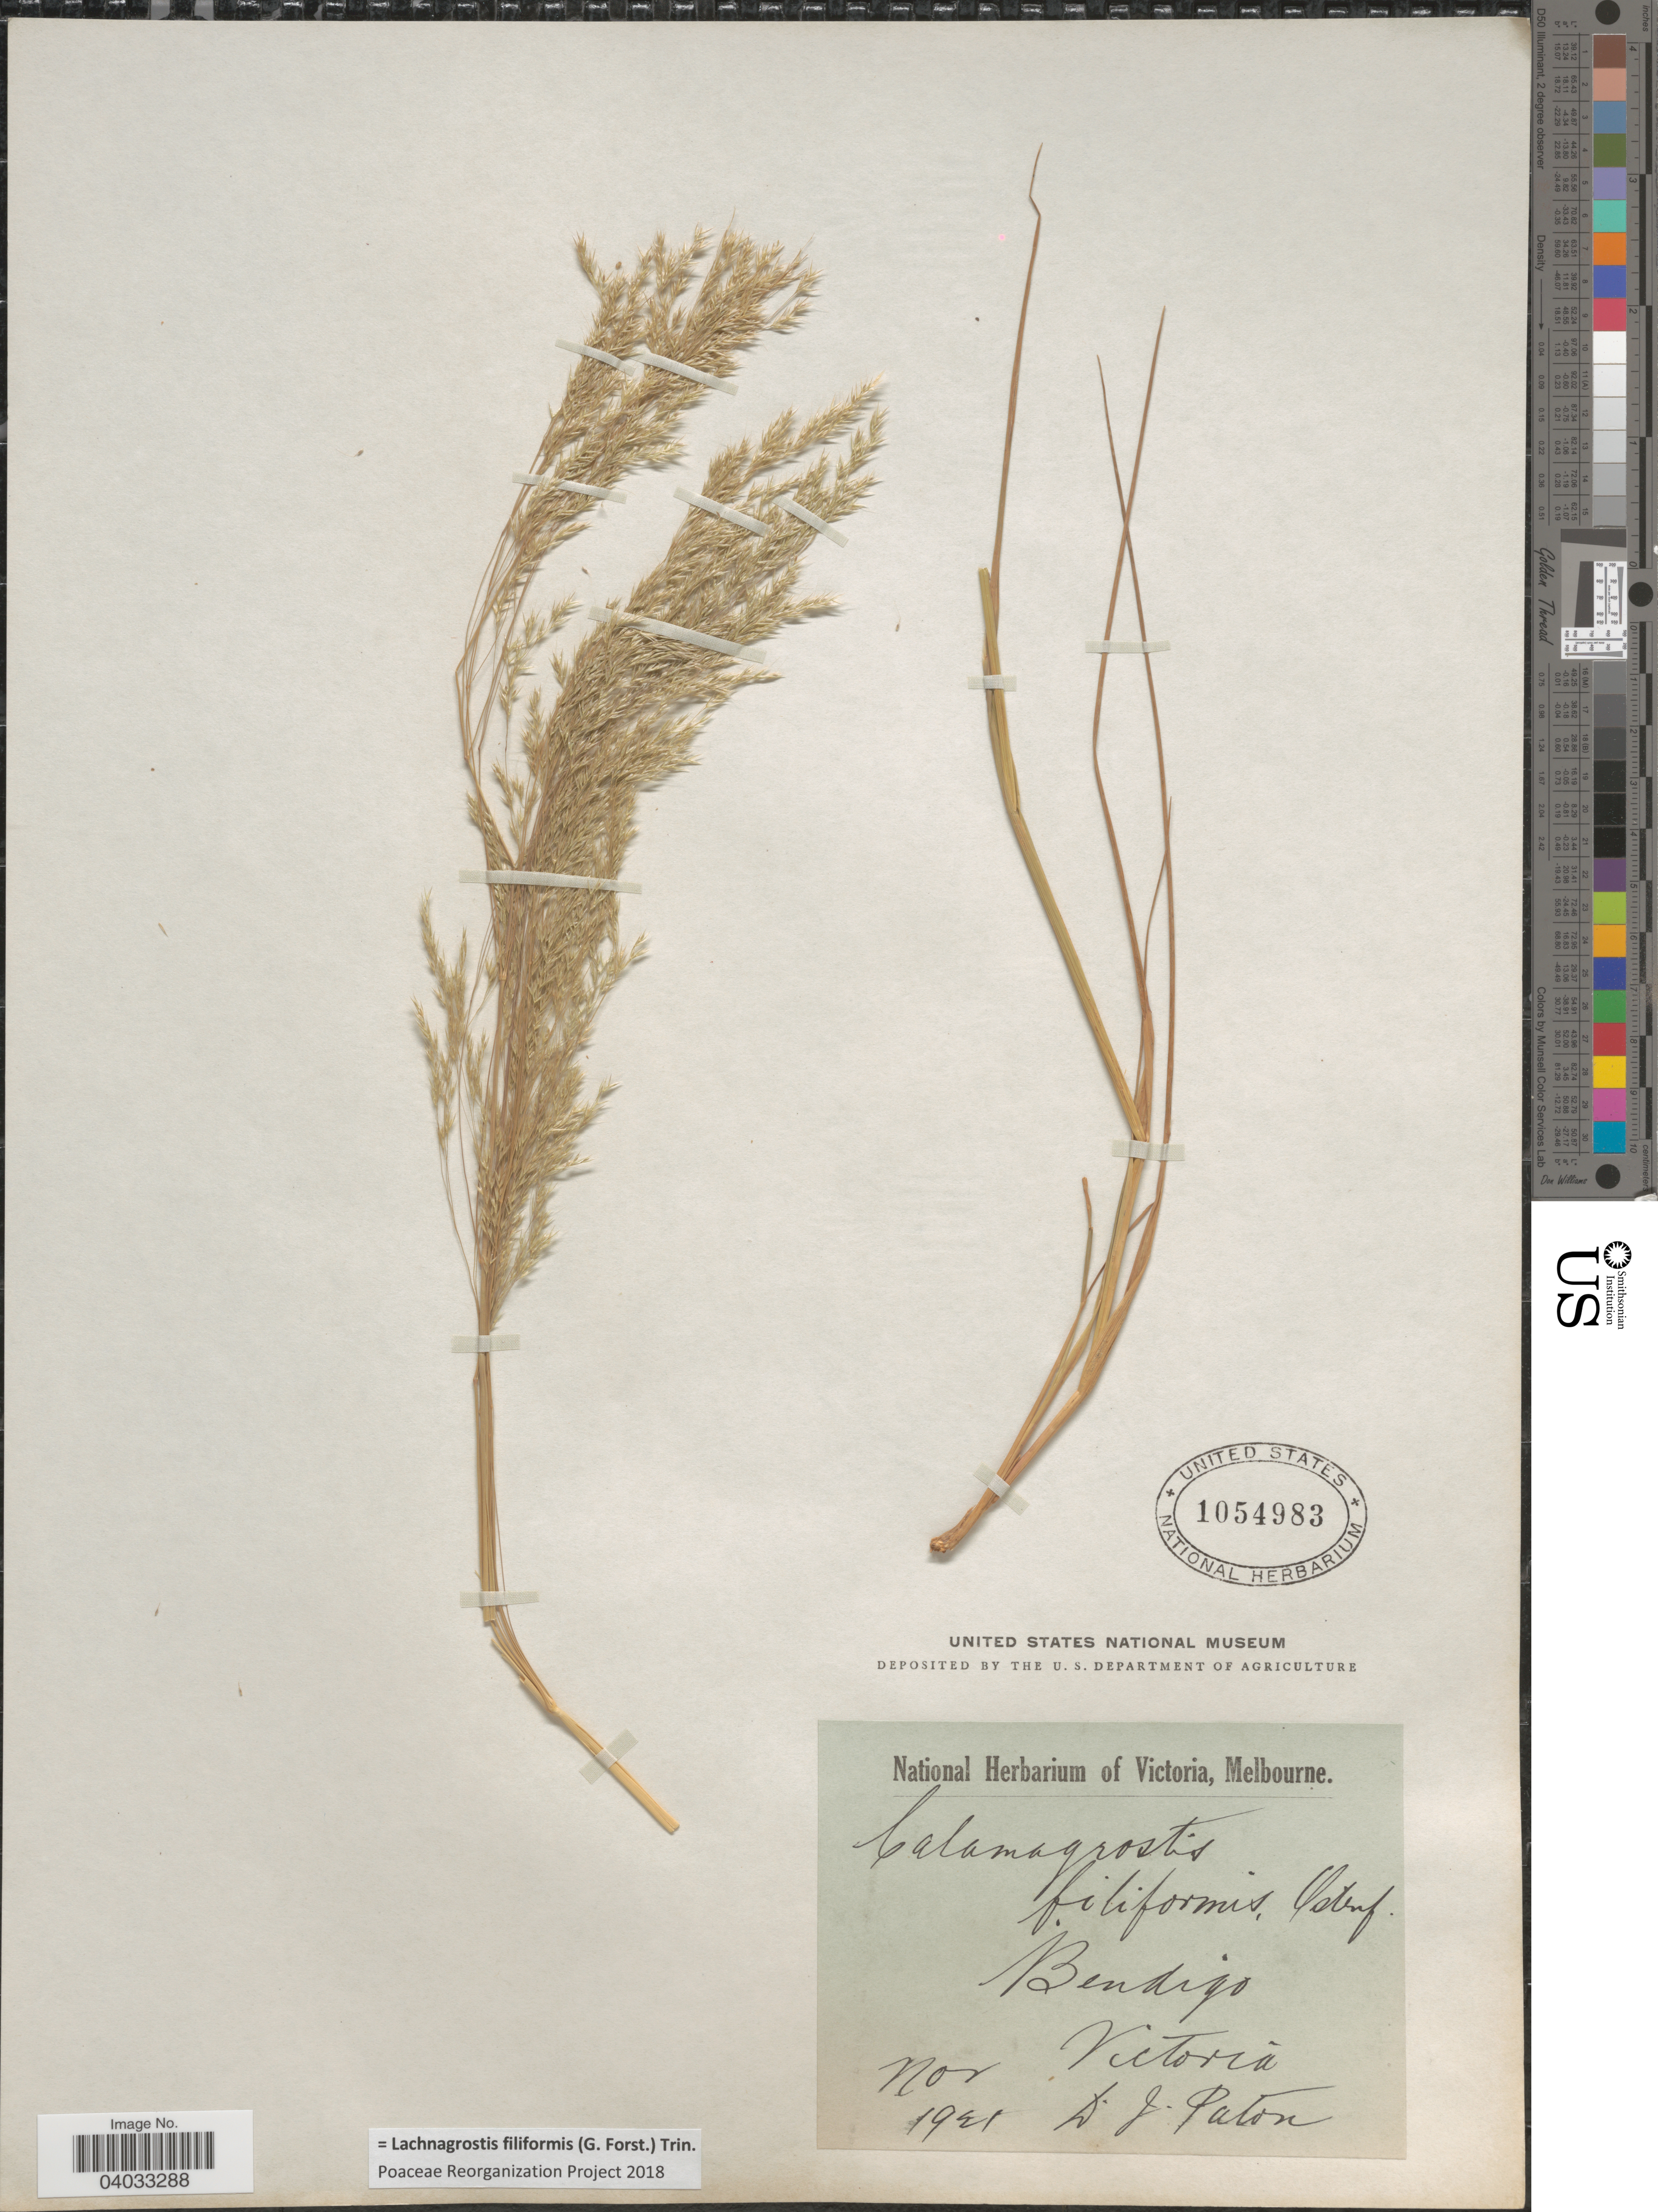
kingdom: Plantae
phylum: Tracheophyta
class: Liliopsida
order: Poales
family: Poaceae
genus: Lachnagrostis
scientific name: Lachnagrostis filiformis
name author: (J.R. Forst.) Trin.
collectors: D. Paton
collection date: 1921-11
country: Australia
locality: Bendigo, Victoria.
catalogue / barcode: US 1054983